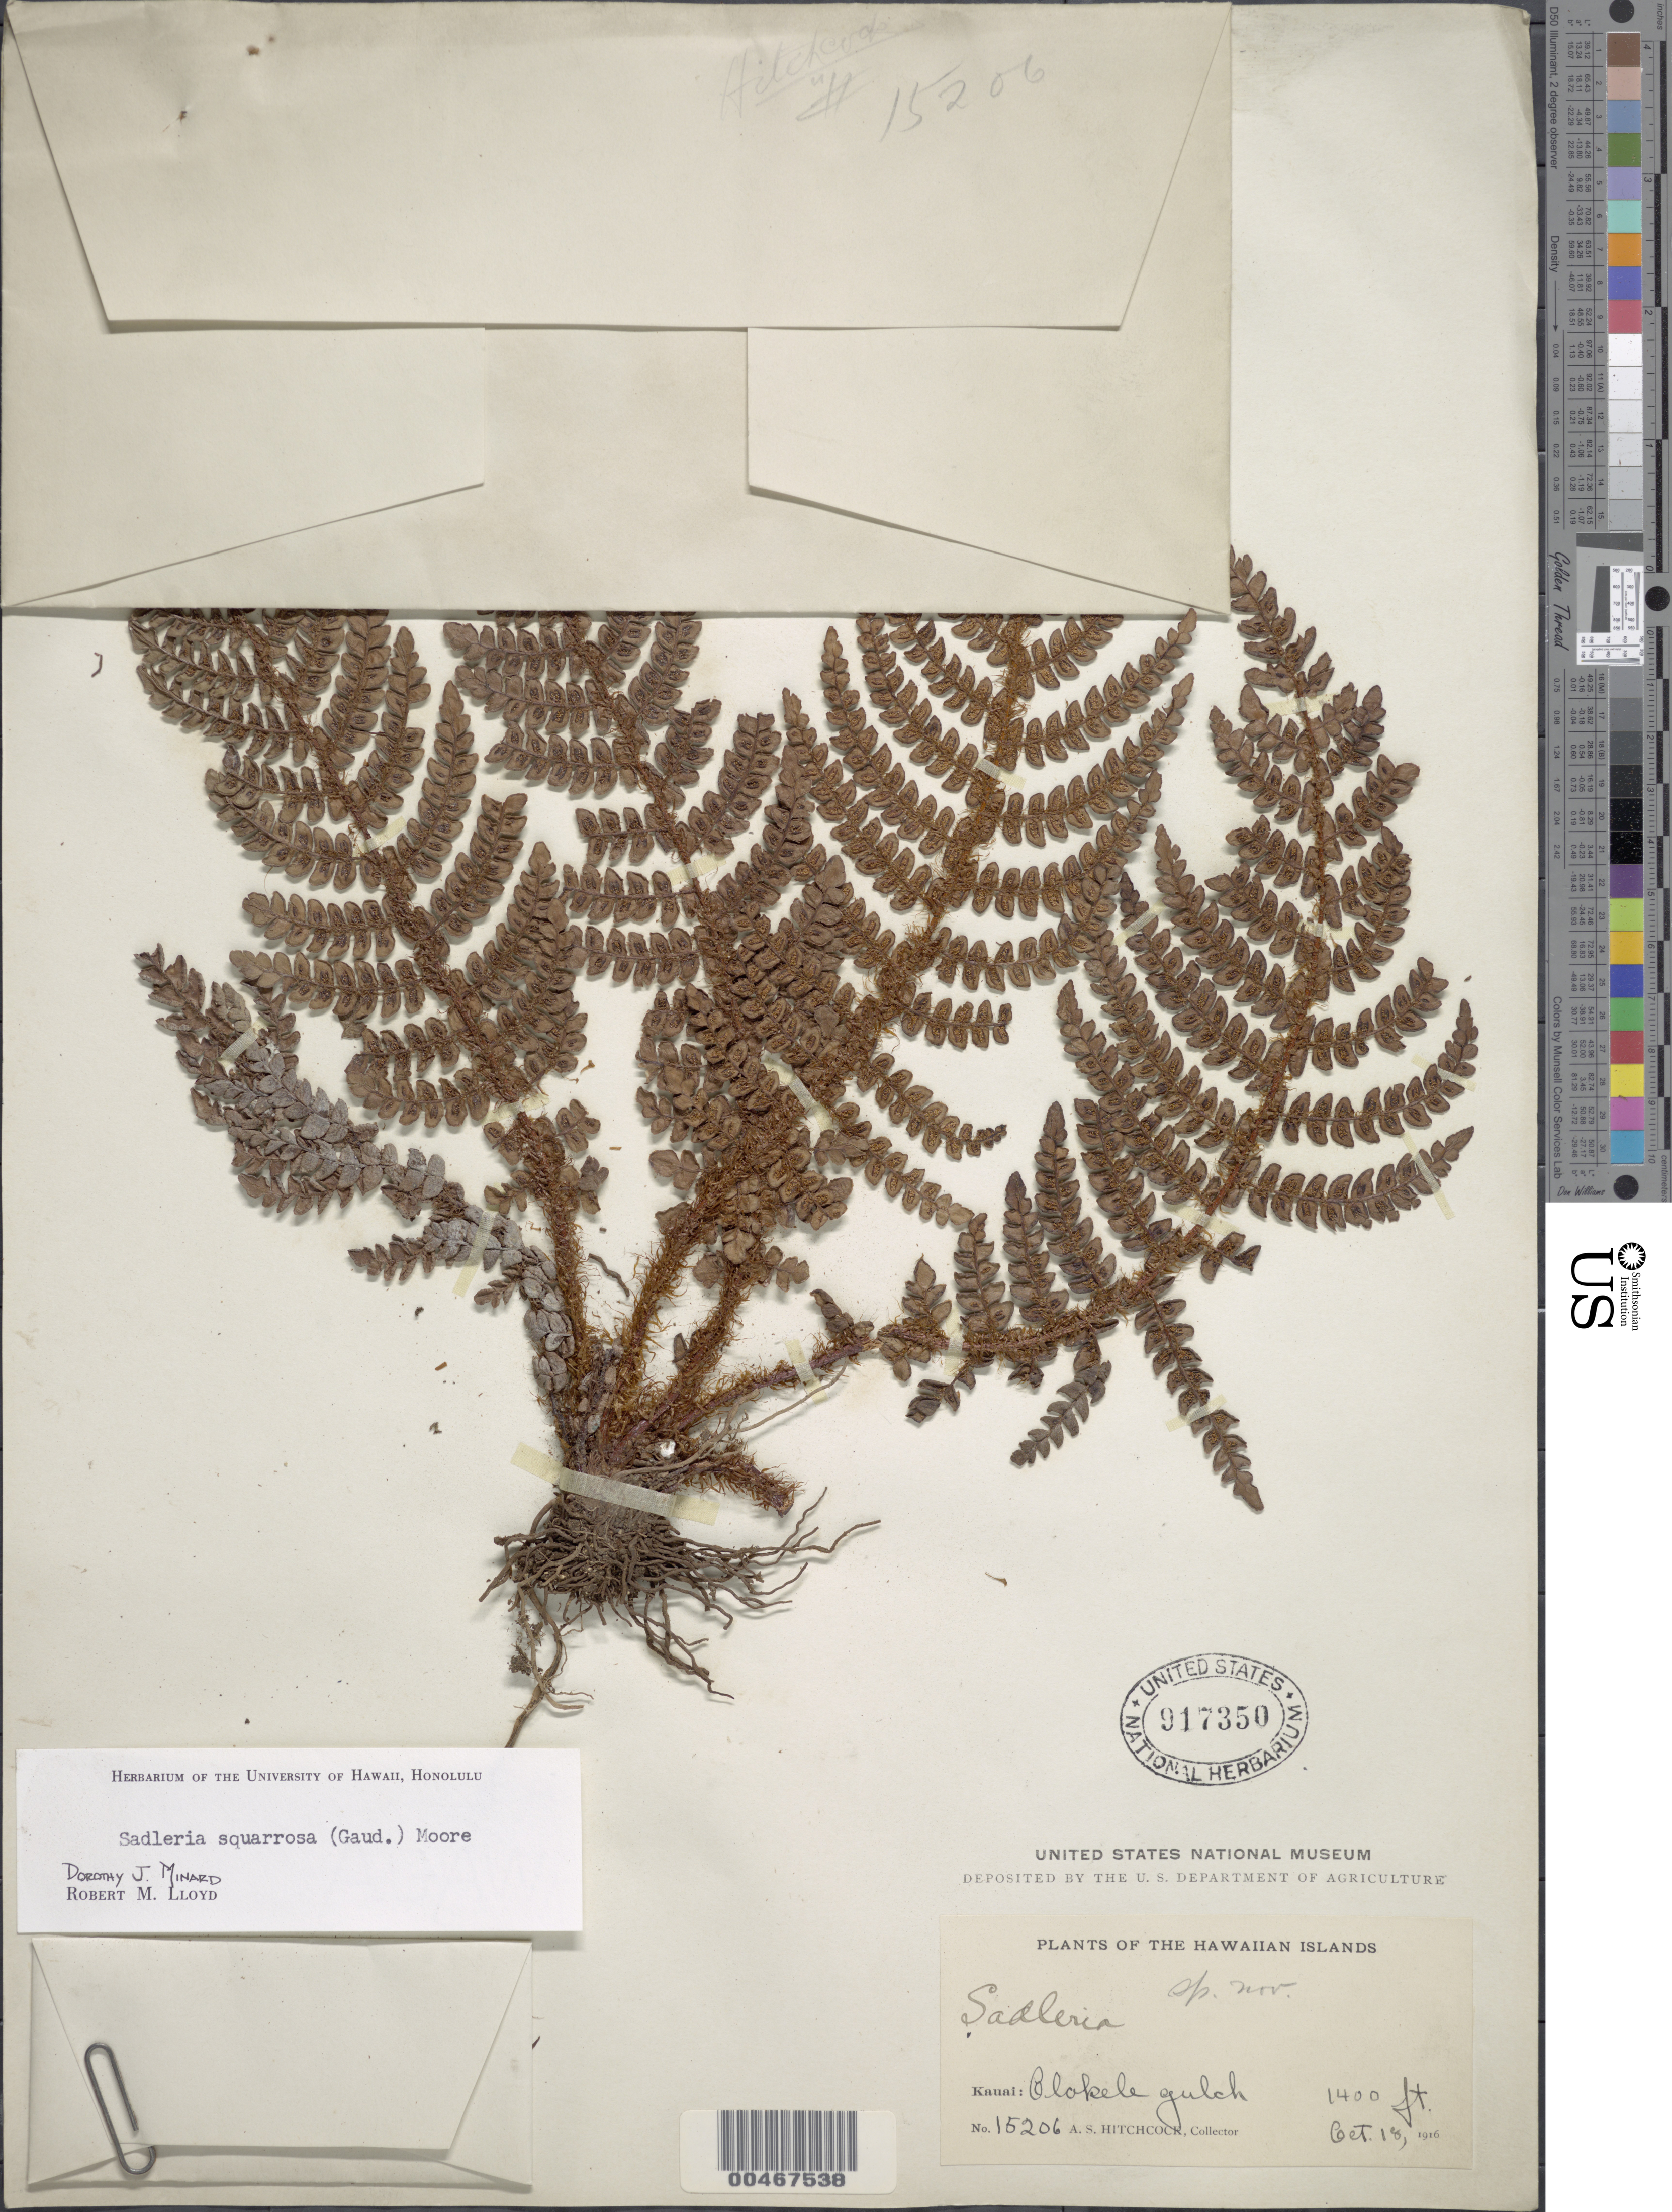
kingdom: Plantae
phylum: Tracheophyta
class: Polypodiopsida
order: Polypodiales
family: Blechnaceae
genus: Sadleria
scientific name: Sadleria squarrosa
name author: (Gaudich.) T. Moore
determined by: Minard, D. J.; Lloyd, R. M.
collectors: A. S. Hitchcock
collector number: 15206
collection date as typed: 18 Oct 1916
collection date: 1916-10-18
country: United States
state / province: Hawaii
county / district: Kauai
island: Kaua'i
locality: Olokele gulch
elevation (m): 427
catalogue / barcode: US 917350